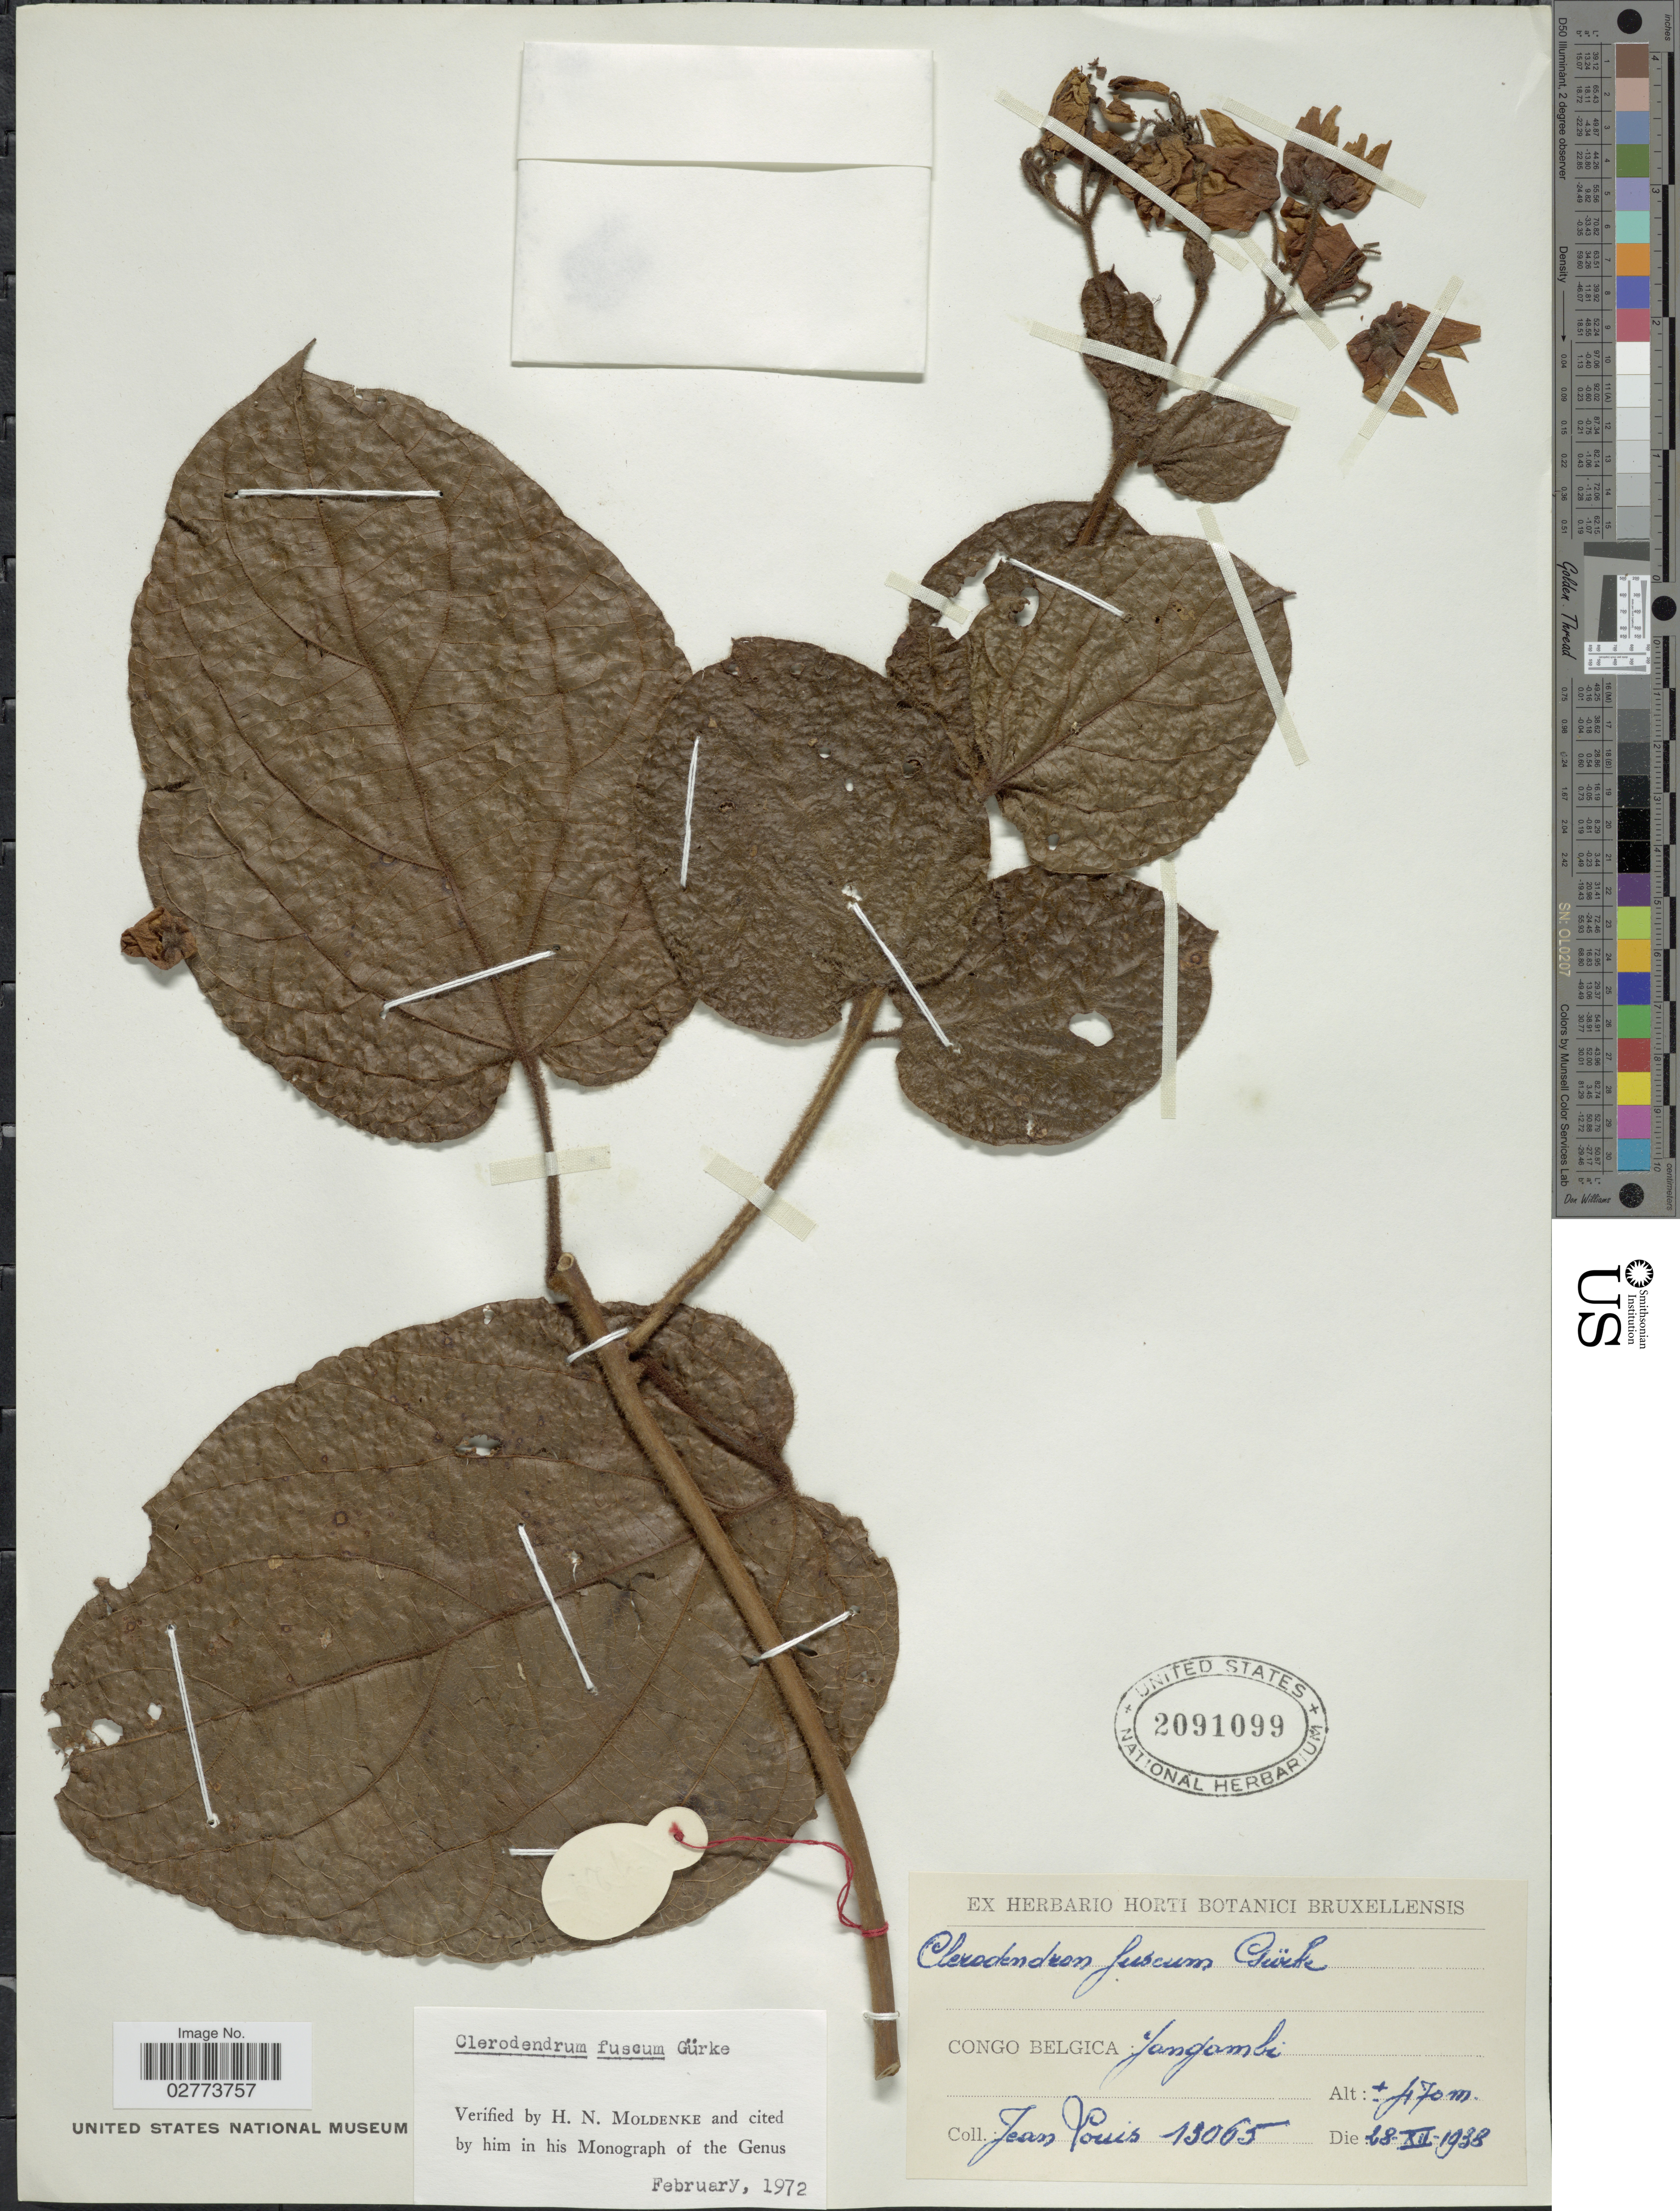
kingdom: Plantae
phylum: Tracheophyta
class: Magnoliopsida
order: Lamiales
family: Lamiaceae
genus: Clerodendrum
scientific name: Clerodendrum fuscum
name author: Gürke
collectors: J. Louis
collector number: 13065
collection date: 1933-12-28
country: Congo, Democratic Republic of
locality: Yangambi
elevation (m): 470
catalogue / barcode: US 2091099